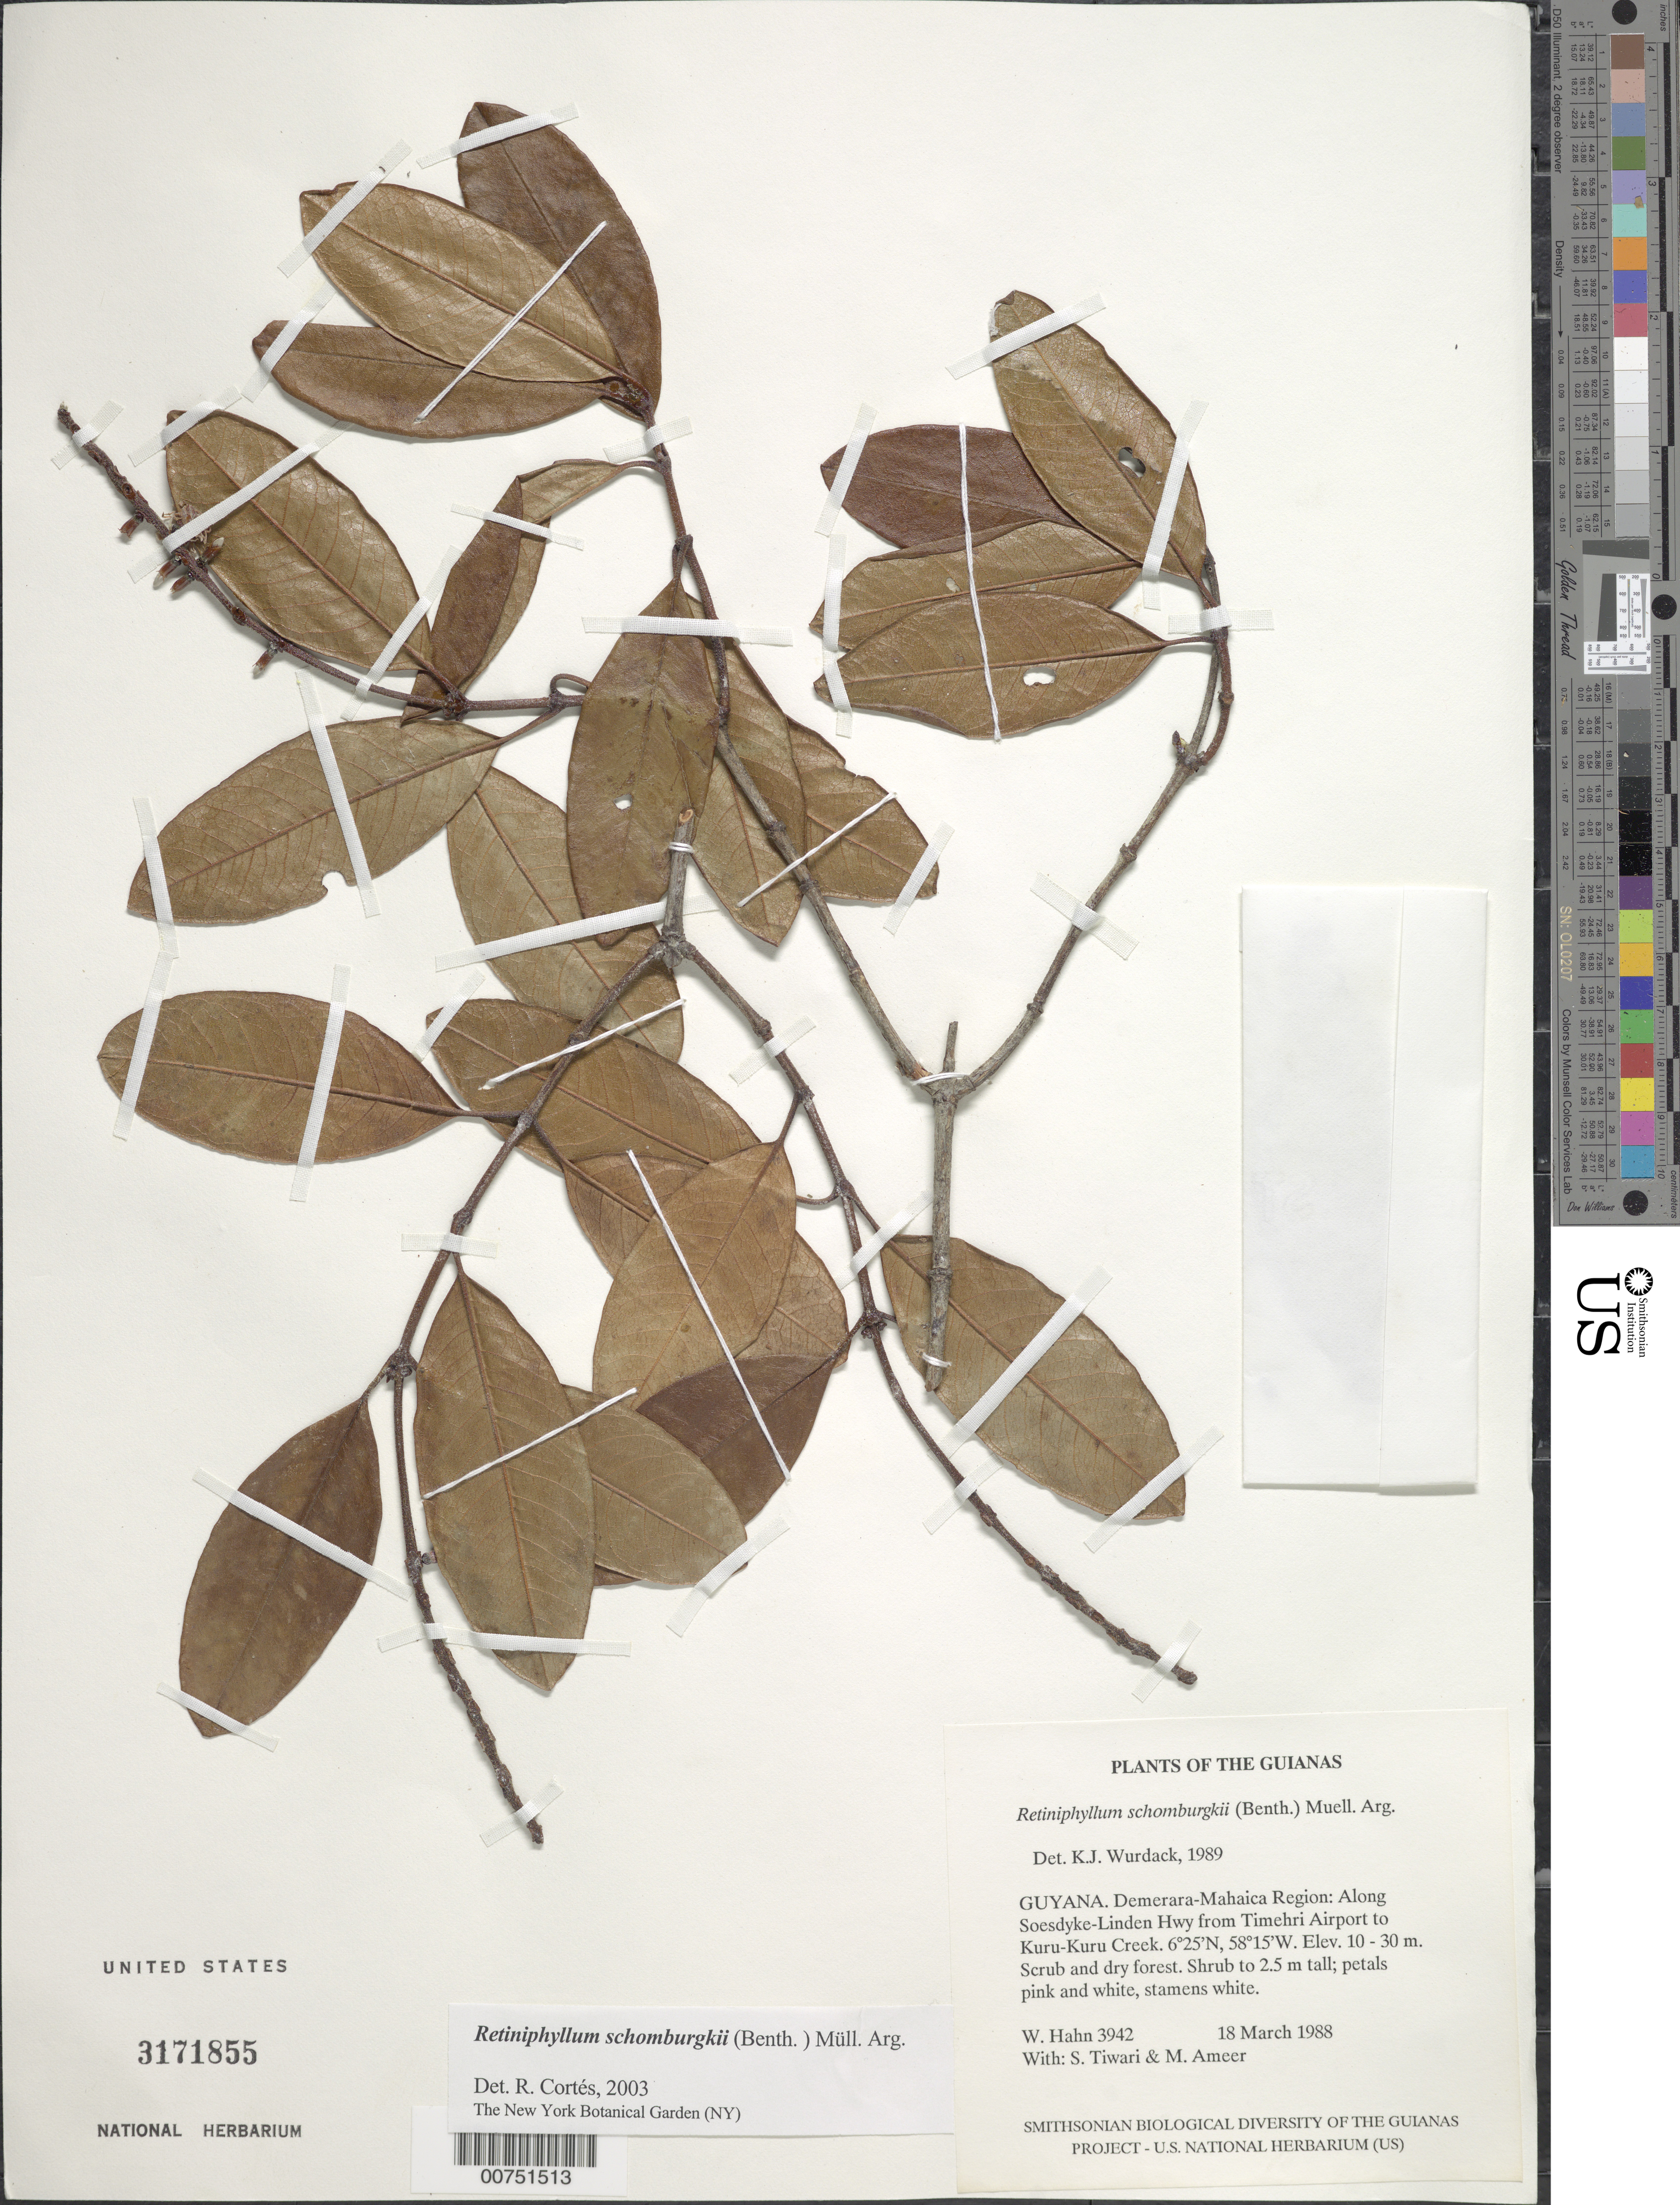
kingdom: Plantae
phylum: Tracheophyta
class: Magnoliopsida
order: Gentianales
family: Rubiaceae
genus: Retiniphyllum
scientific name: Retiniphyllum schomburgkii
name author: (Benth.) Müll. Arg.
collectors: W. Hahn, S. Tiwari & M. Ameer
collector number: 3942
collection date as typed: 18 March 1988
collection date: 1988-03-18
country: Guyana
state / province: Demerara-Mahaica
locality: Along Soesdyke-Linden Hwy from Timehri Airport to Kuru-Kuru Creek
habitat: Scrub and dry forest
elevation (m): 10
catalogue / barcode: US 3171855